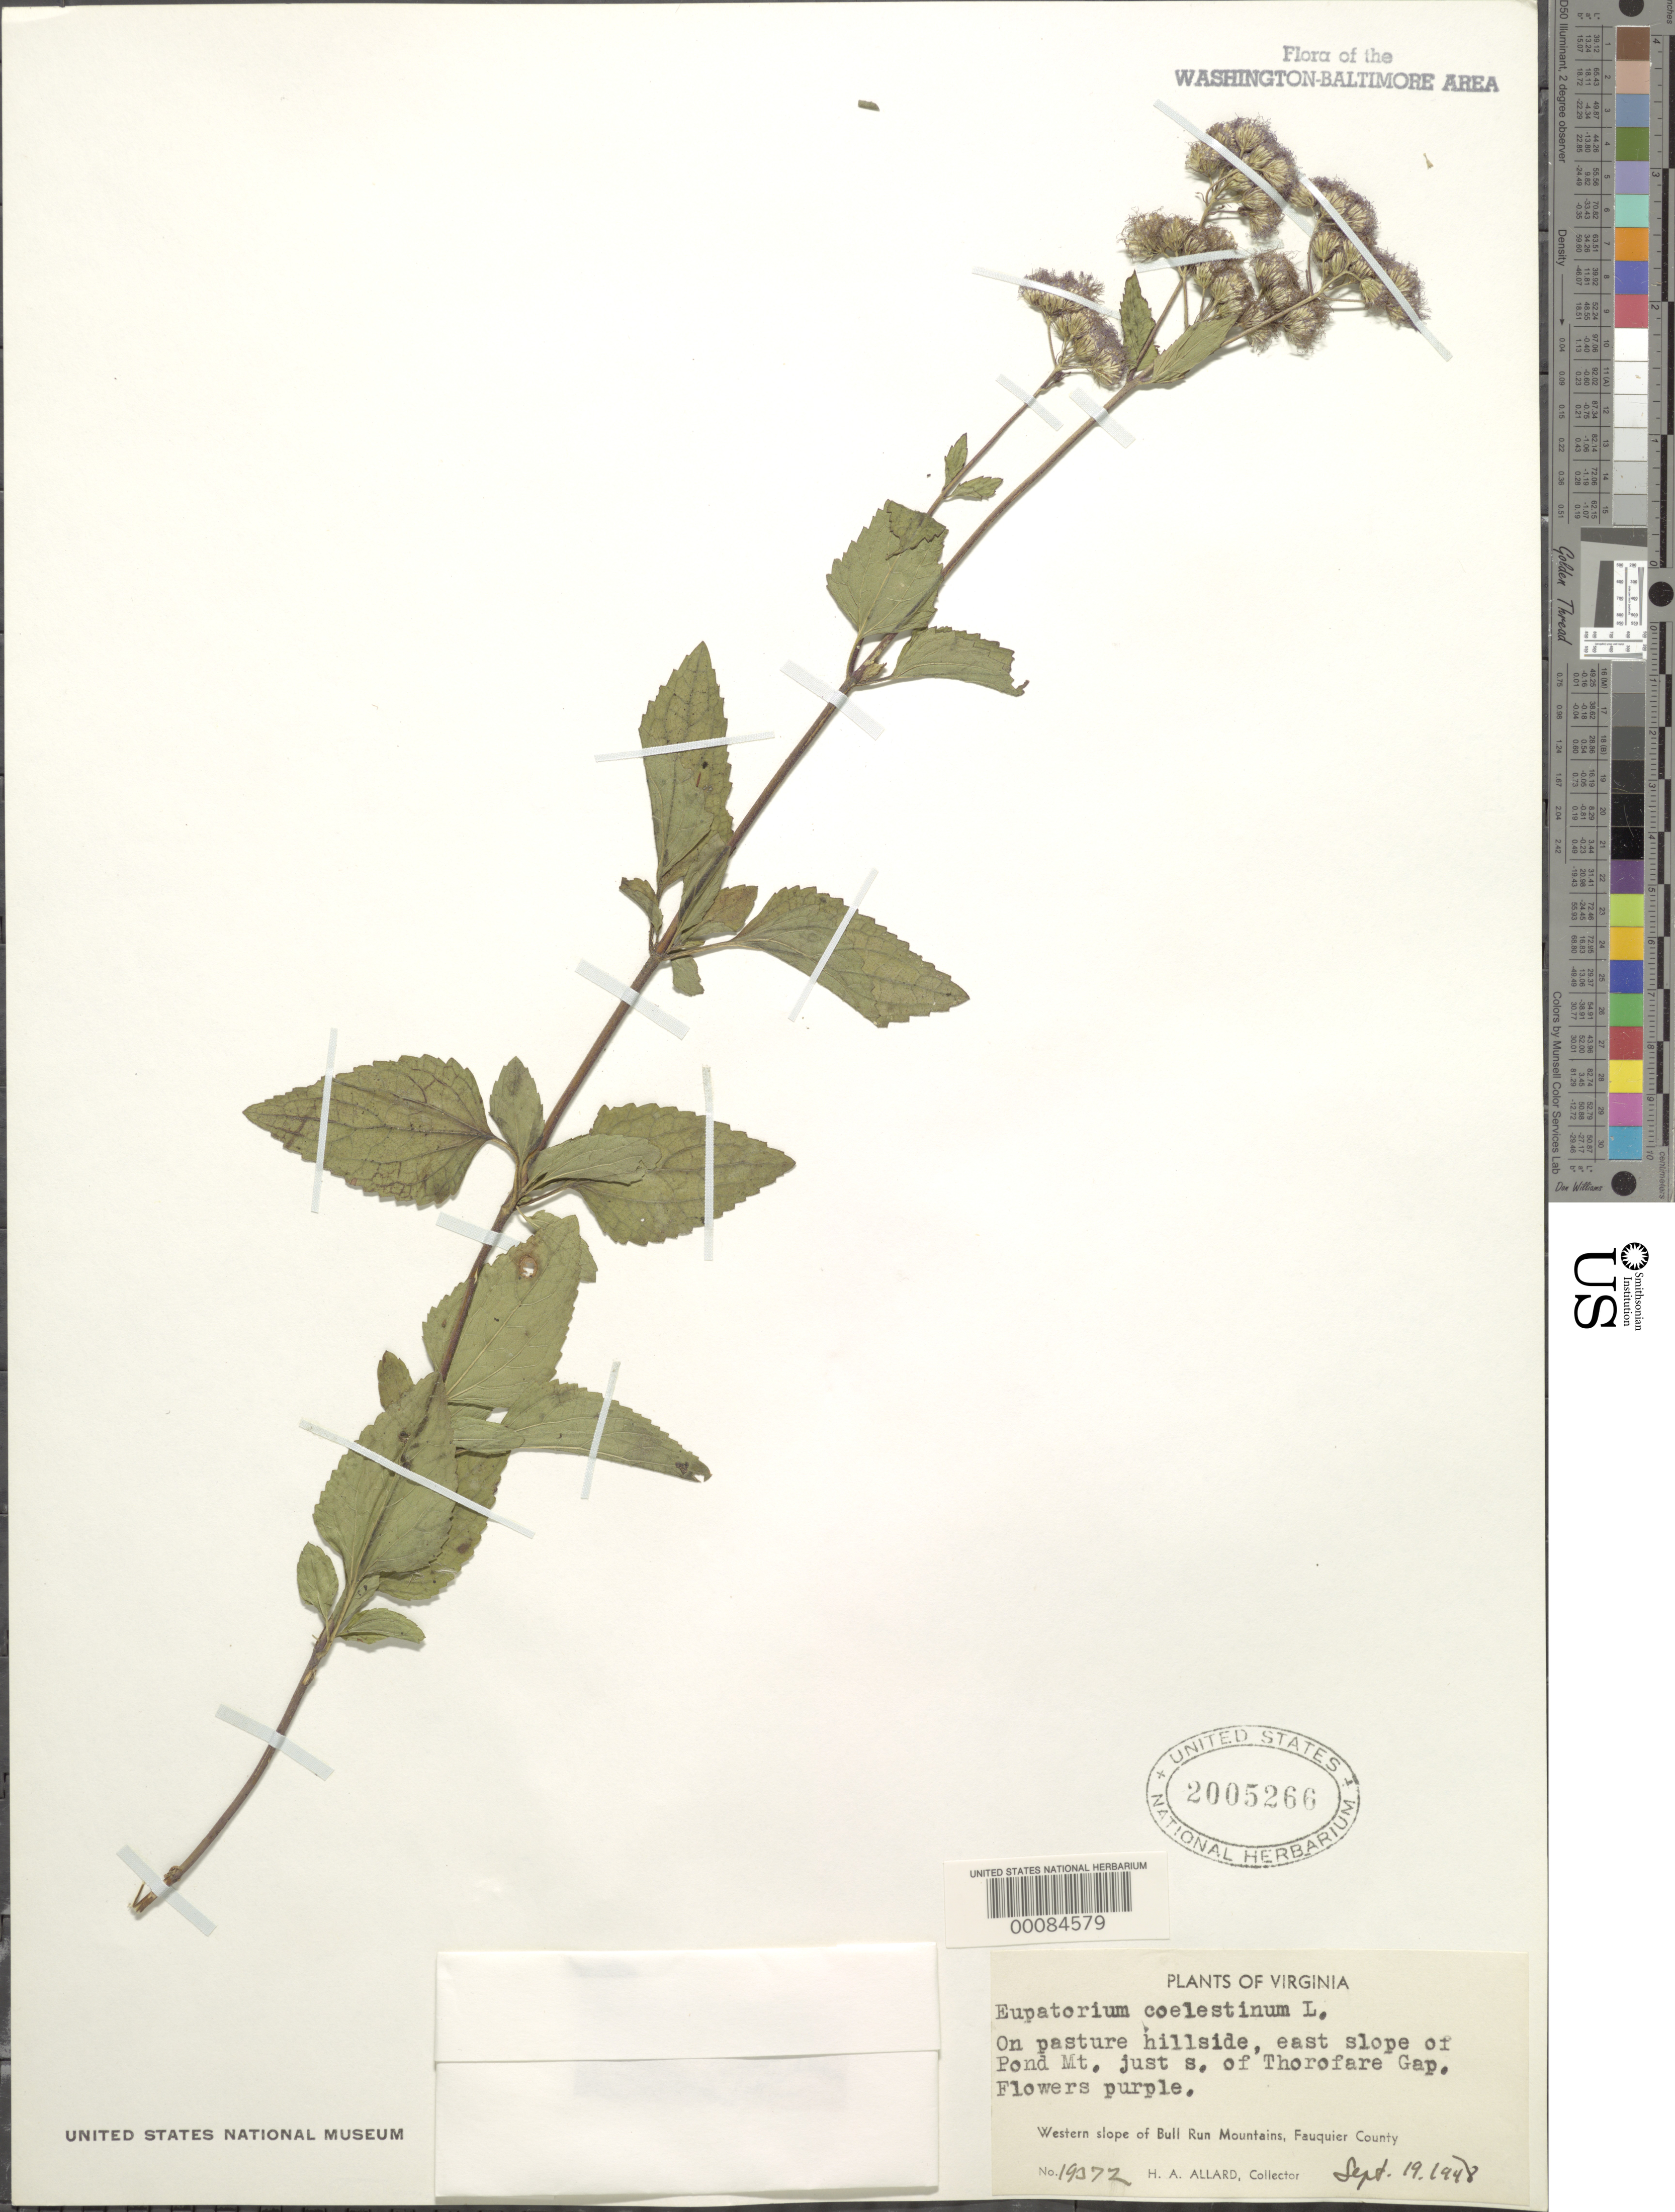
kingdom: Plantae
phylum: Tracheophyta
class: Magnoliopsida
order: Asterales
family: Asteraceae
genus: Conoclinium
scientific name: Conoclinium coelestinum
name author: (L.) DC.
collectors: H. A. Allard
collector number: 19372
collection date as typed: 19 Sep 1948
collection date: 1948-09-19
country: United States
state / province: Virginia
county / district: Fauquier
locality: South of Thorofare Gap east slope of Pond Mountain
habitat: Pasture hillside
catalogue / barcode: US 2005266